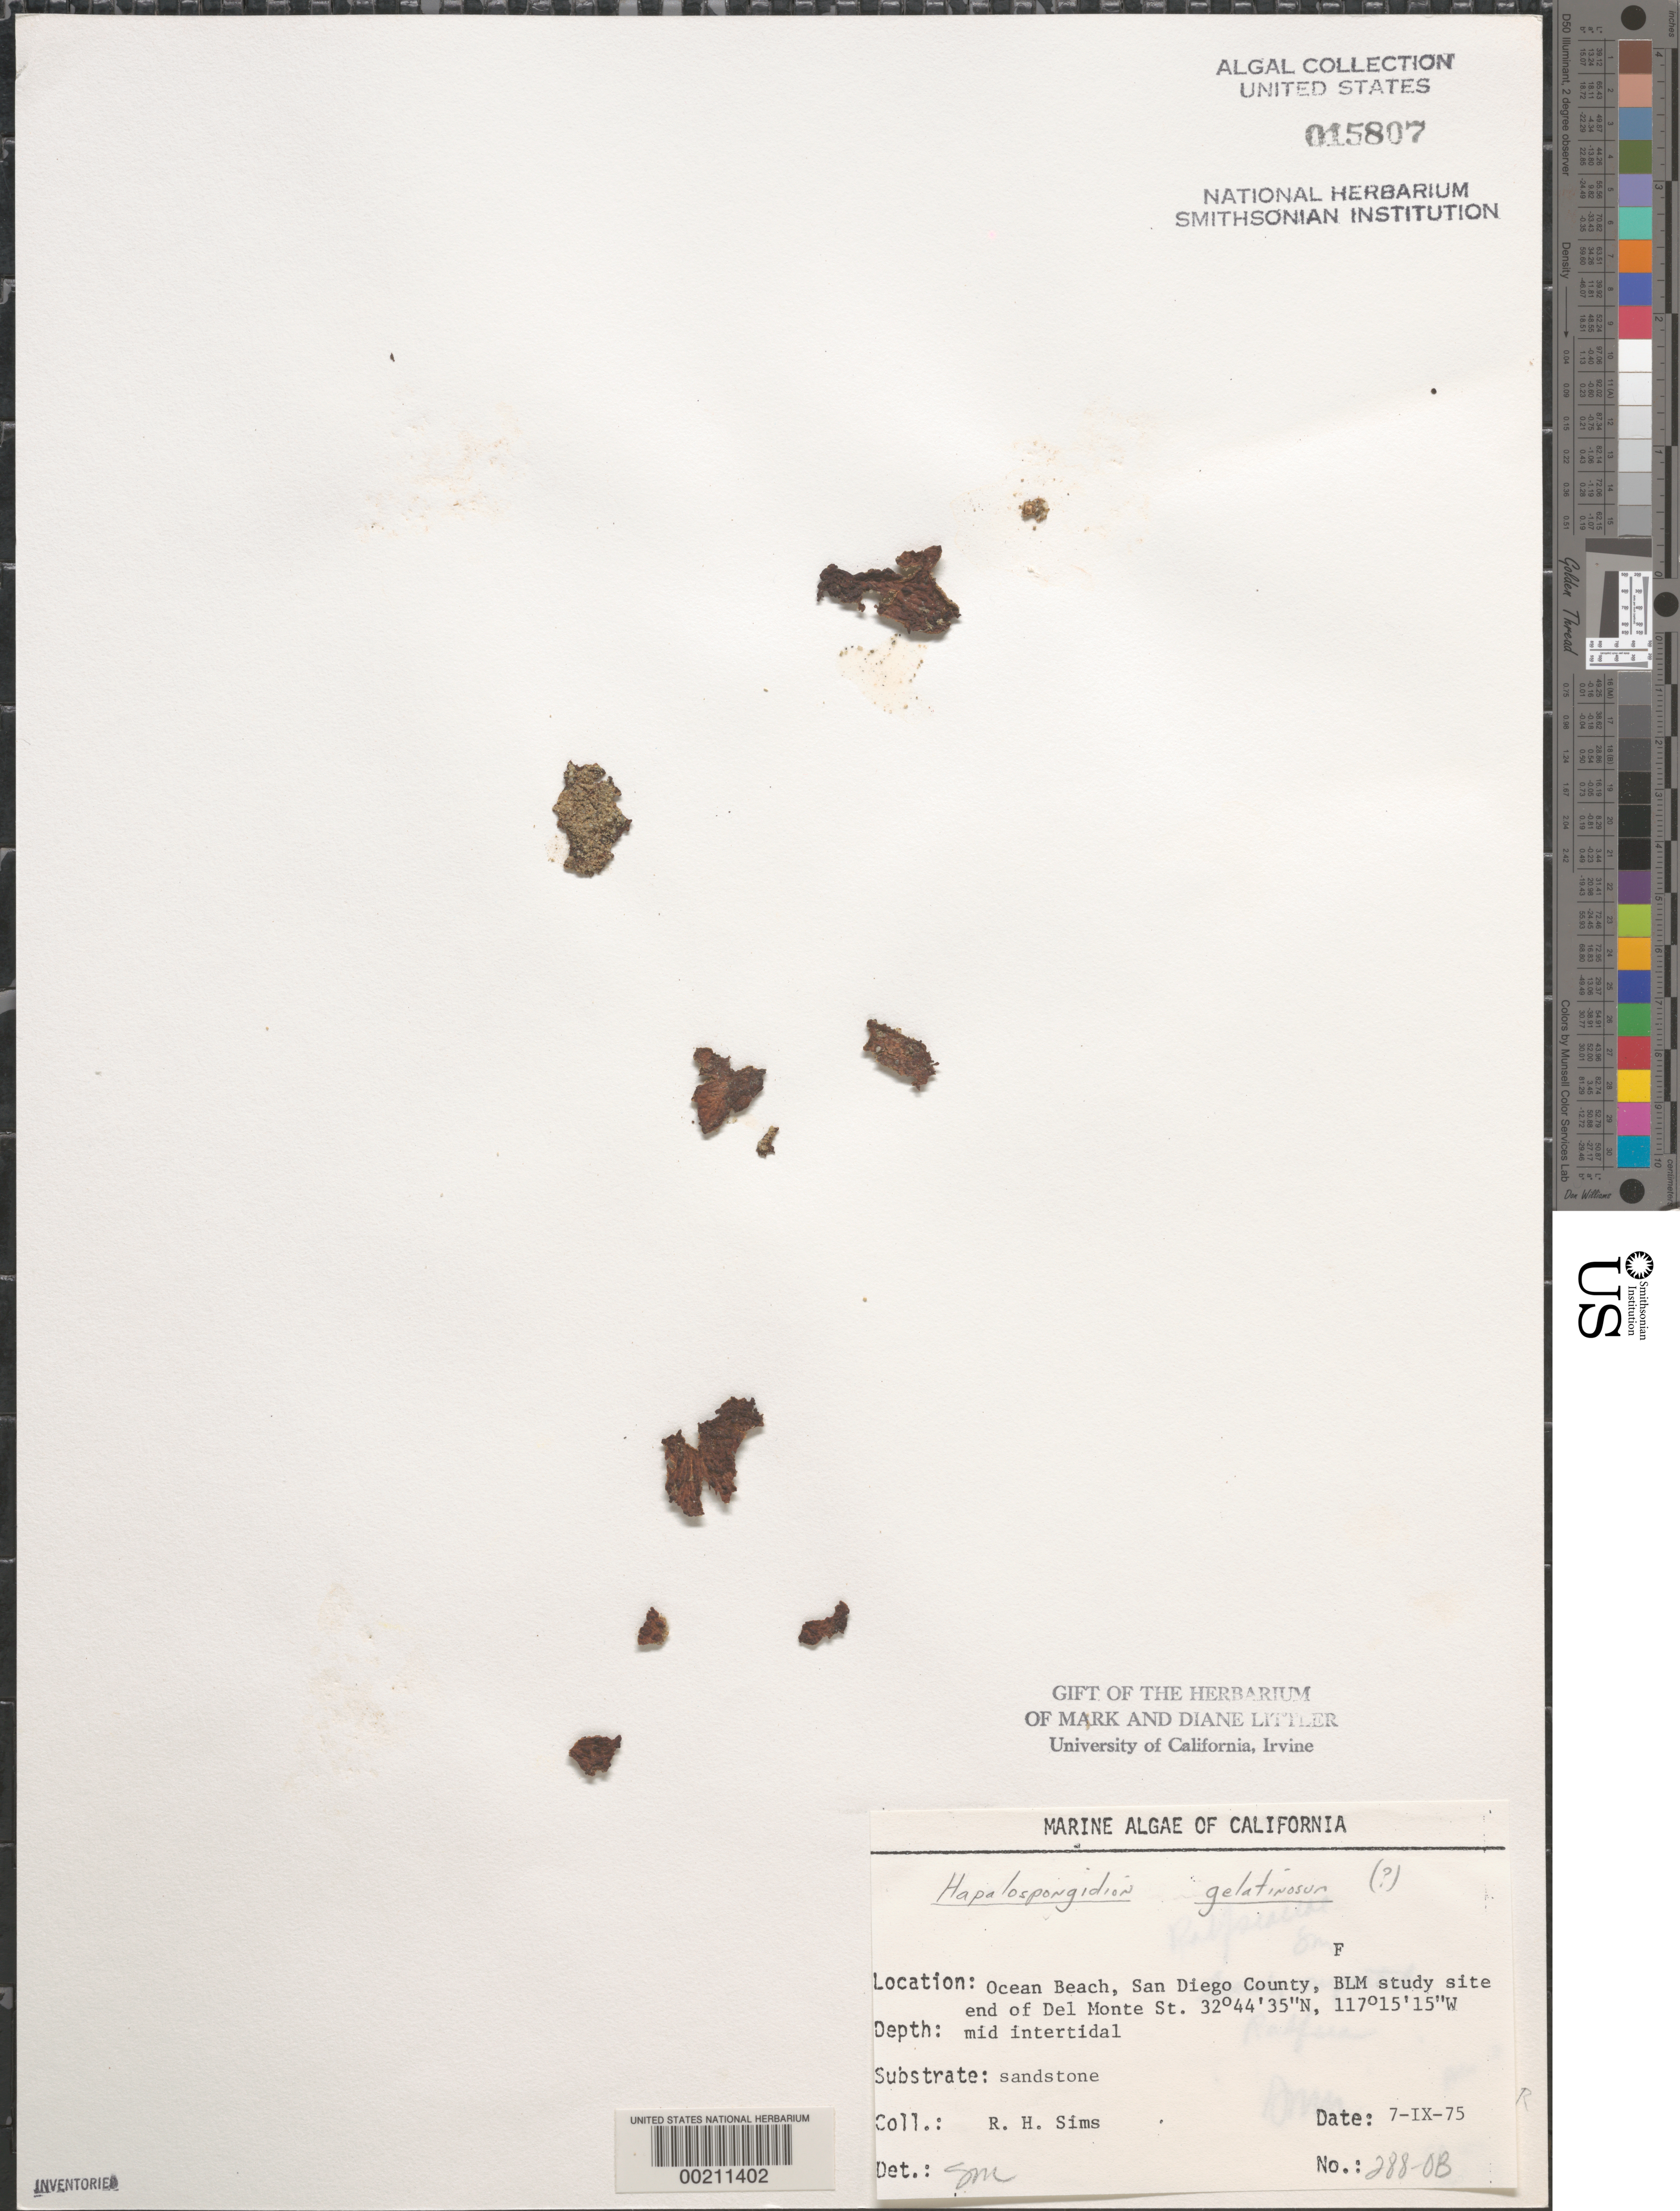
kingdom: Chromista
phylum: Ochrophyta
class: Phaeophyceae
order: Ralfsiales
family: Ralfsiaceae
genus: Hapalospongidion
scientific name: Hapalospongidion gelatinosum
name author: D.A. Saunders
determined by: Murray, S. N.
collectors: R. H. Sims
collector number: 288-ob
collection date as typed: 07 Sep 1975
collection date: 1975-09-07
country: United States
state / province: California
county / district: San Diego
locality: Ocean Beach, end of Del Monte Street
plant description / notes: BLM-SOCALBIGHT Rocky Intertidal Survey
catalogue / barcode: US 15807